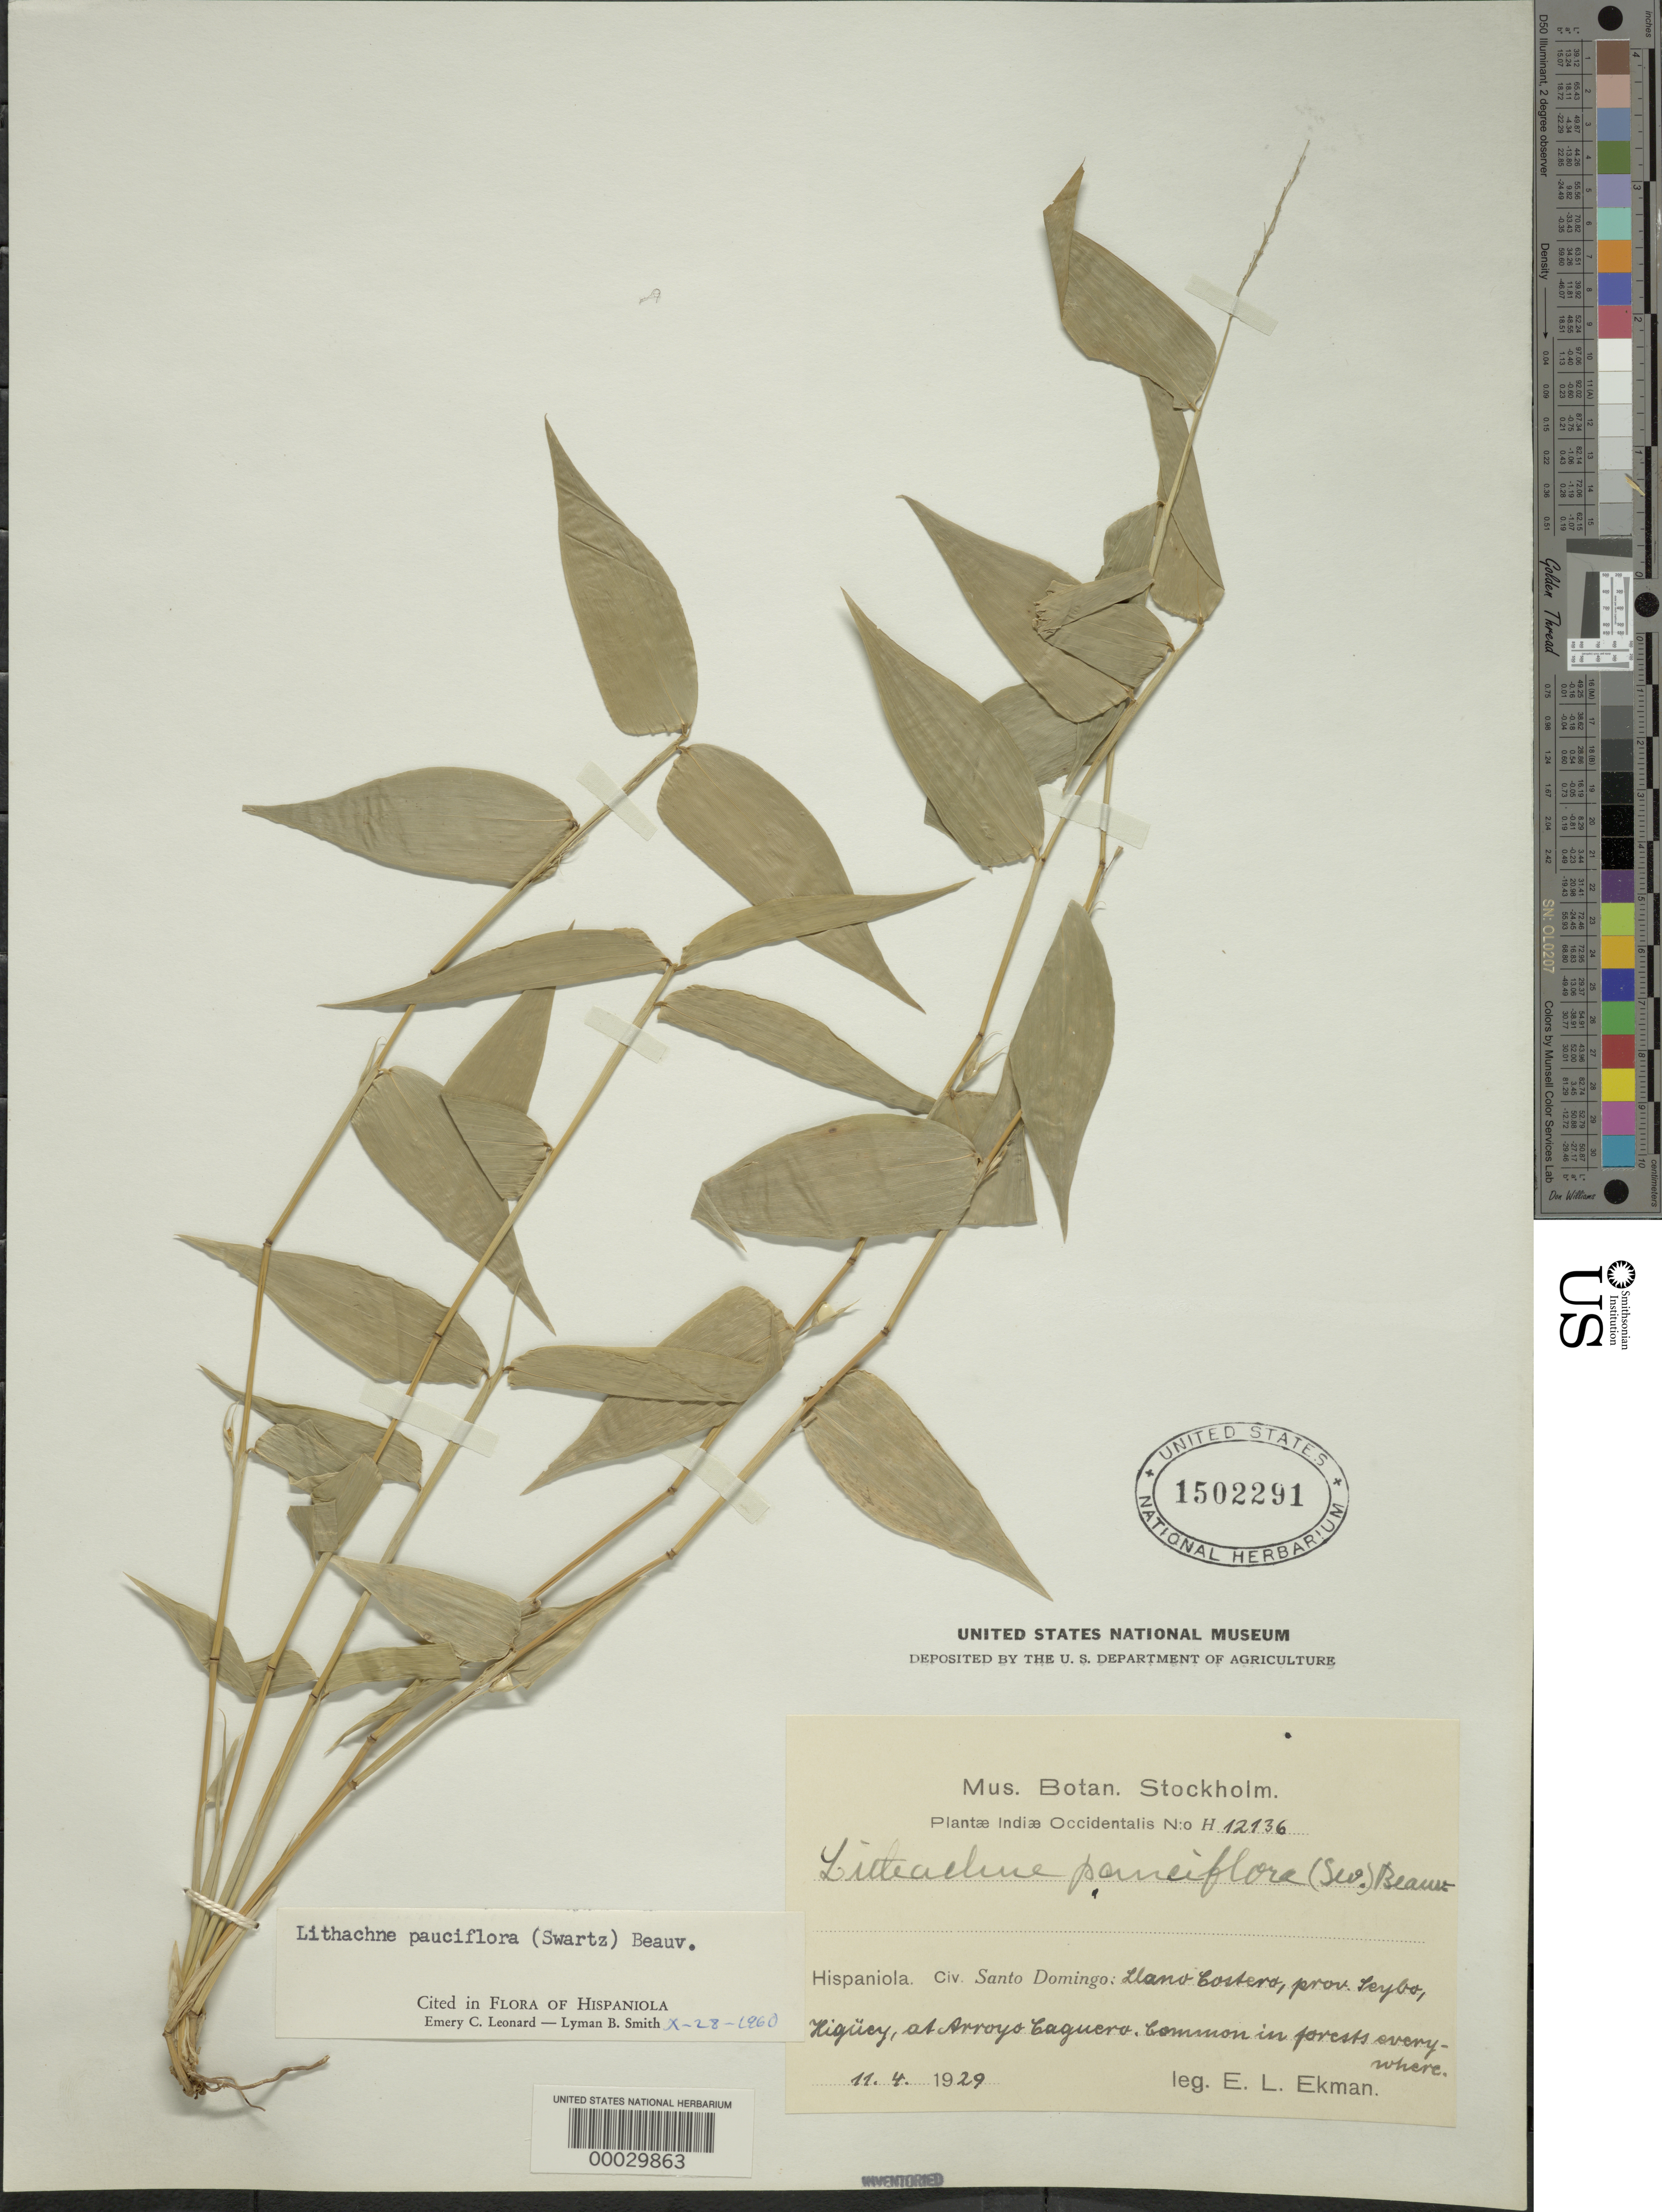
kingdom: Plantae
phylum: Tracheophyta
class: Liliopsida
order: Poales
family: Poaceae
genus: Lithachne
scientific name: Lithachne pauciflora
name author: (Sw.) P. Beauv.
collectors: E. L. Ekman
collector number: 12136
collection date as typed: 11 Apr 1929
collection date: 1929-04-11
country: Dominican Republic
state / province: El Seíbo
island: Hispaniola Island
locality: Llano costera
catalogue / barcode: US 1502291